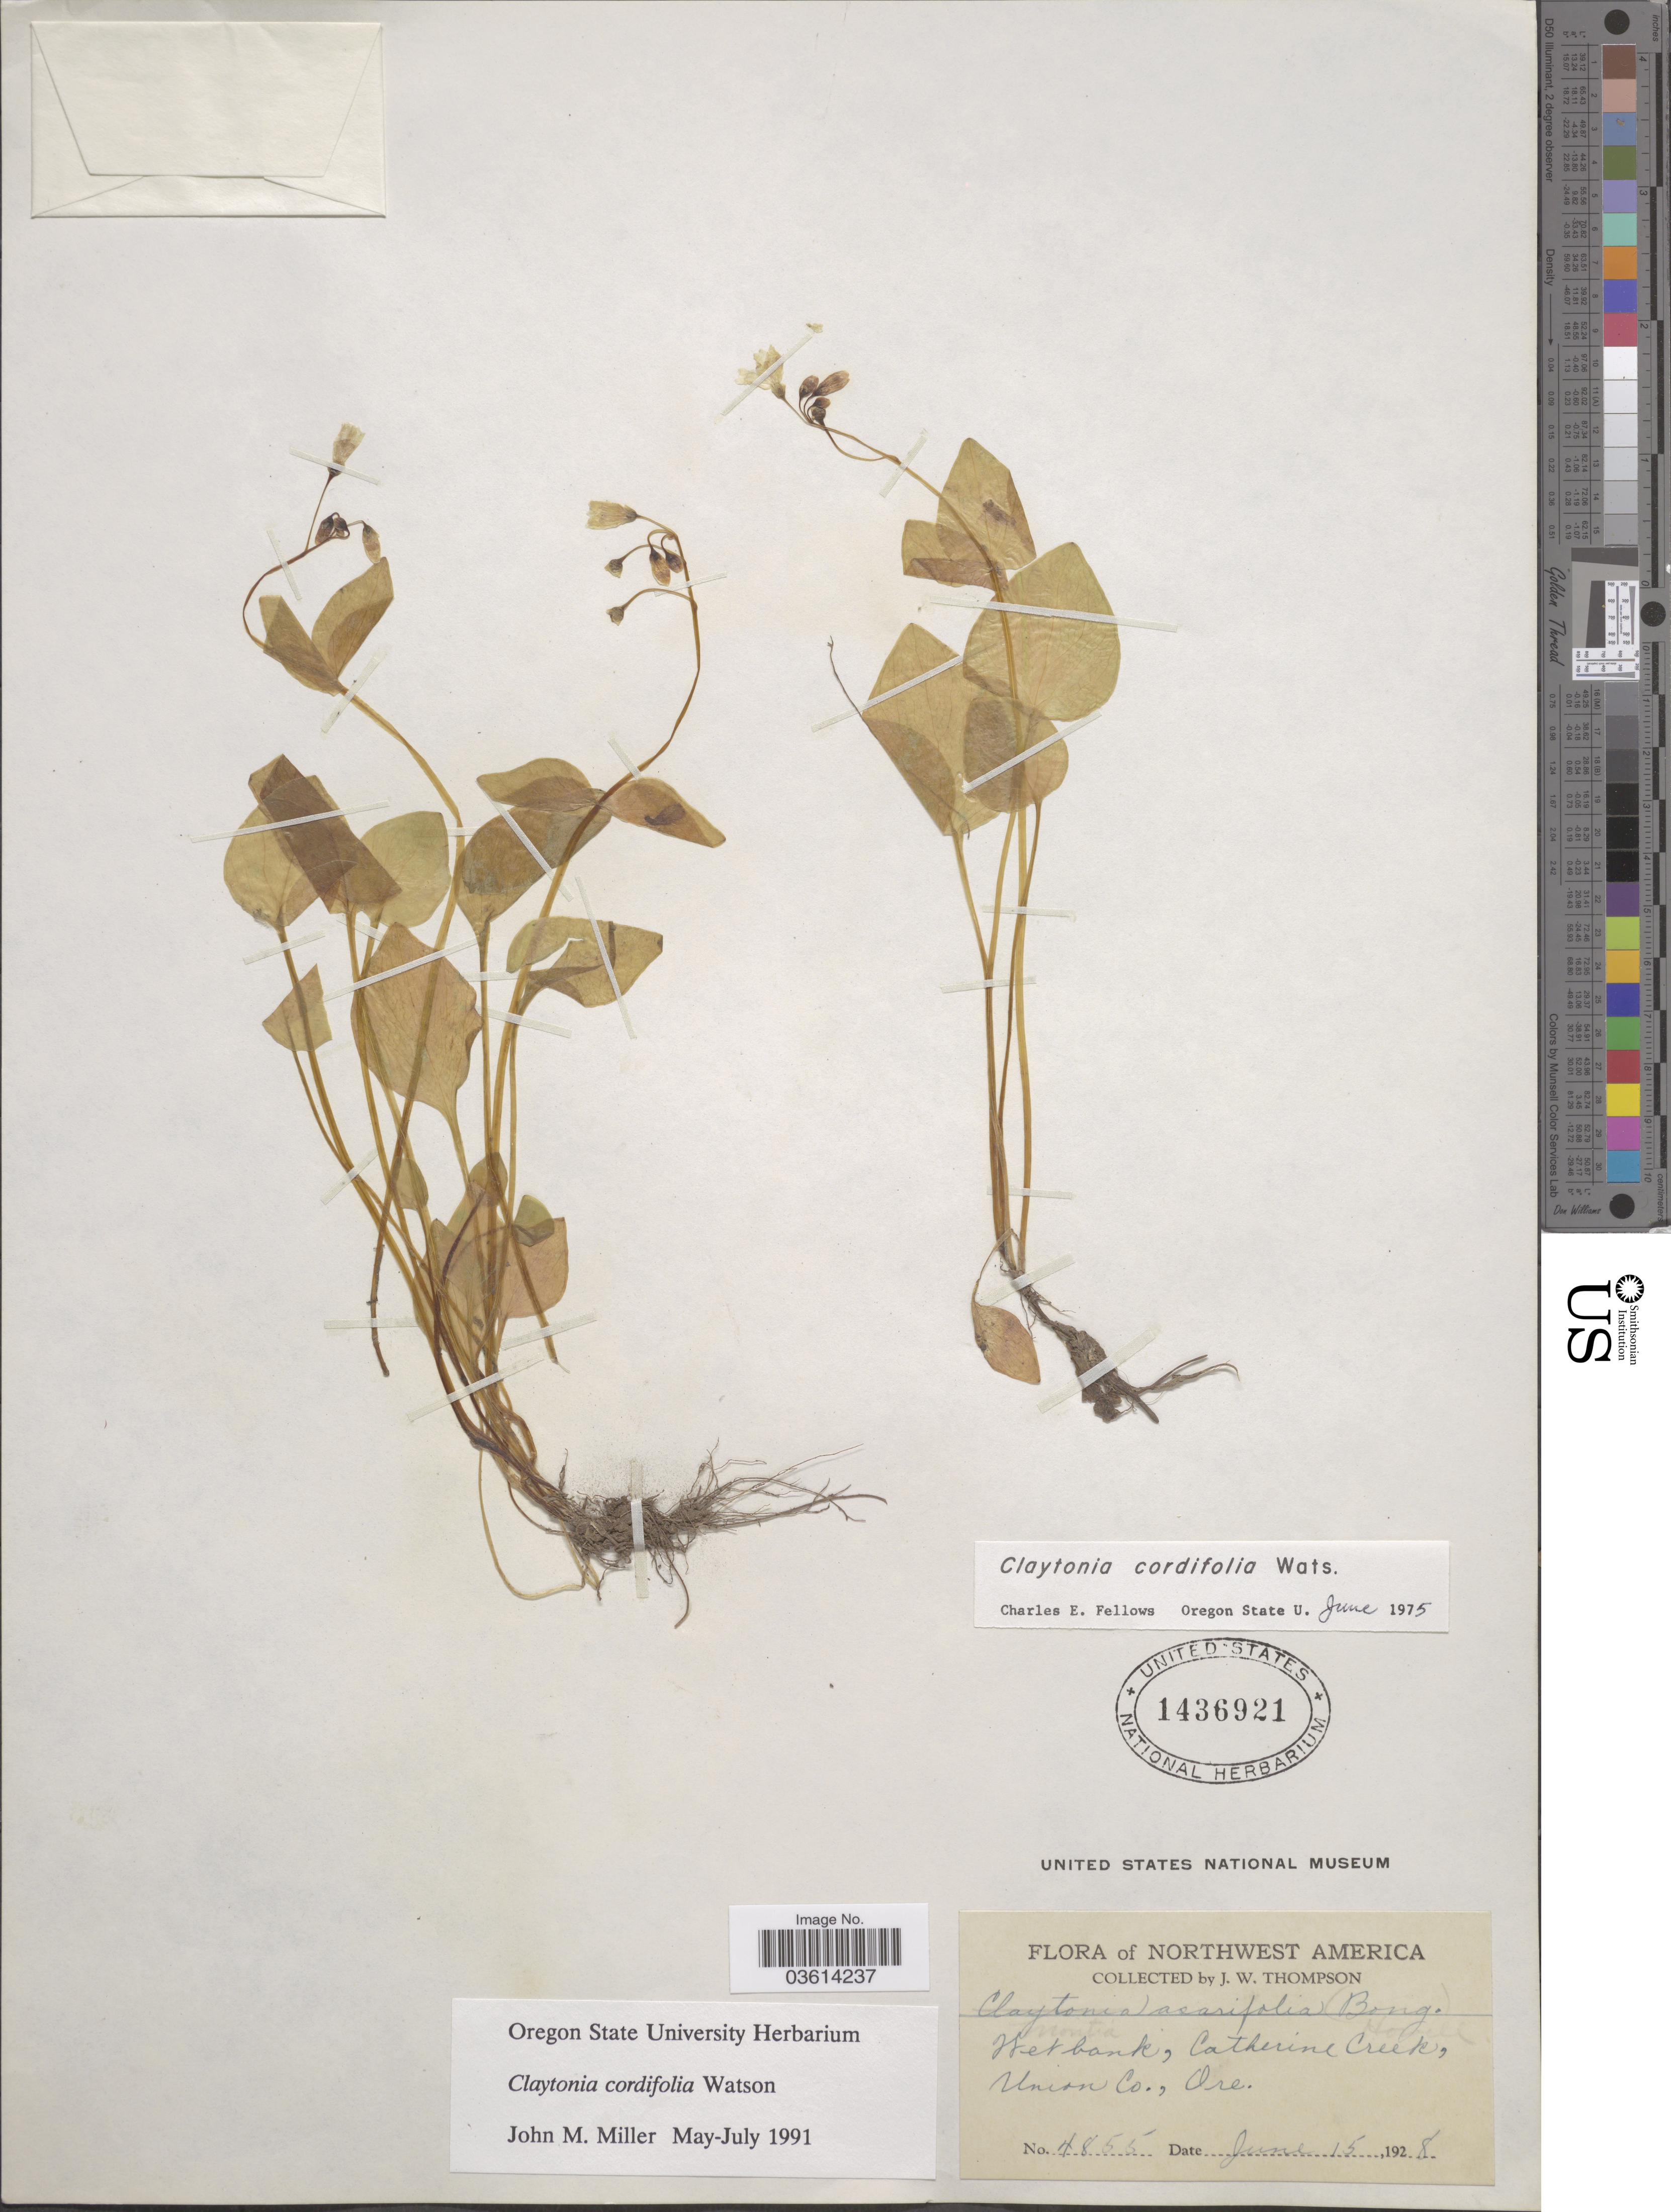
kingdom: Plantae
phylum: Tracheophyta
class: Magnoliopsida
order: Caryophyllales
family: Montiaceae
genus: Claytonia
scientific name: Claytonia cordifolia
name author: S. Watson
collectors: J. Thompson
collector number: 4855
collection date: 1928-06-15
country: United States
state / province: Oregon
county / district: Union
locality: Northwest America. Wet bank, Catherine Creek, Union Co.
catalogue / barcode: US 1436921